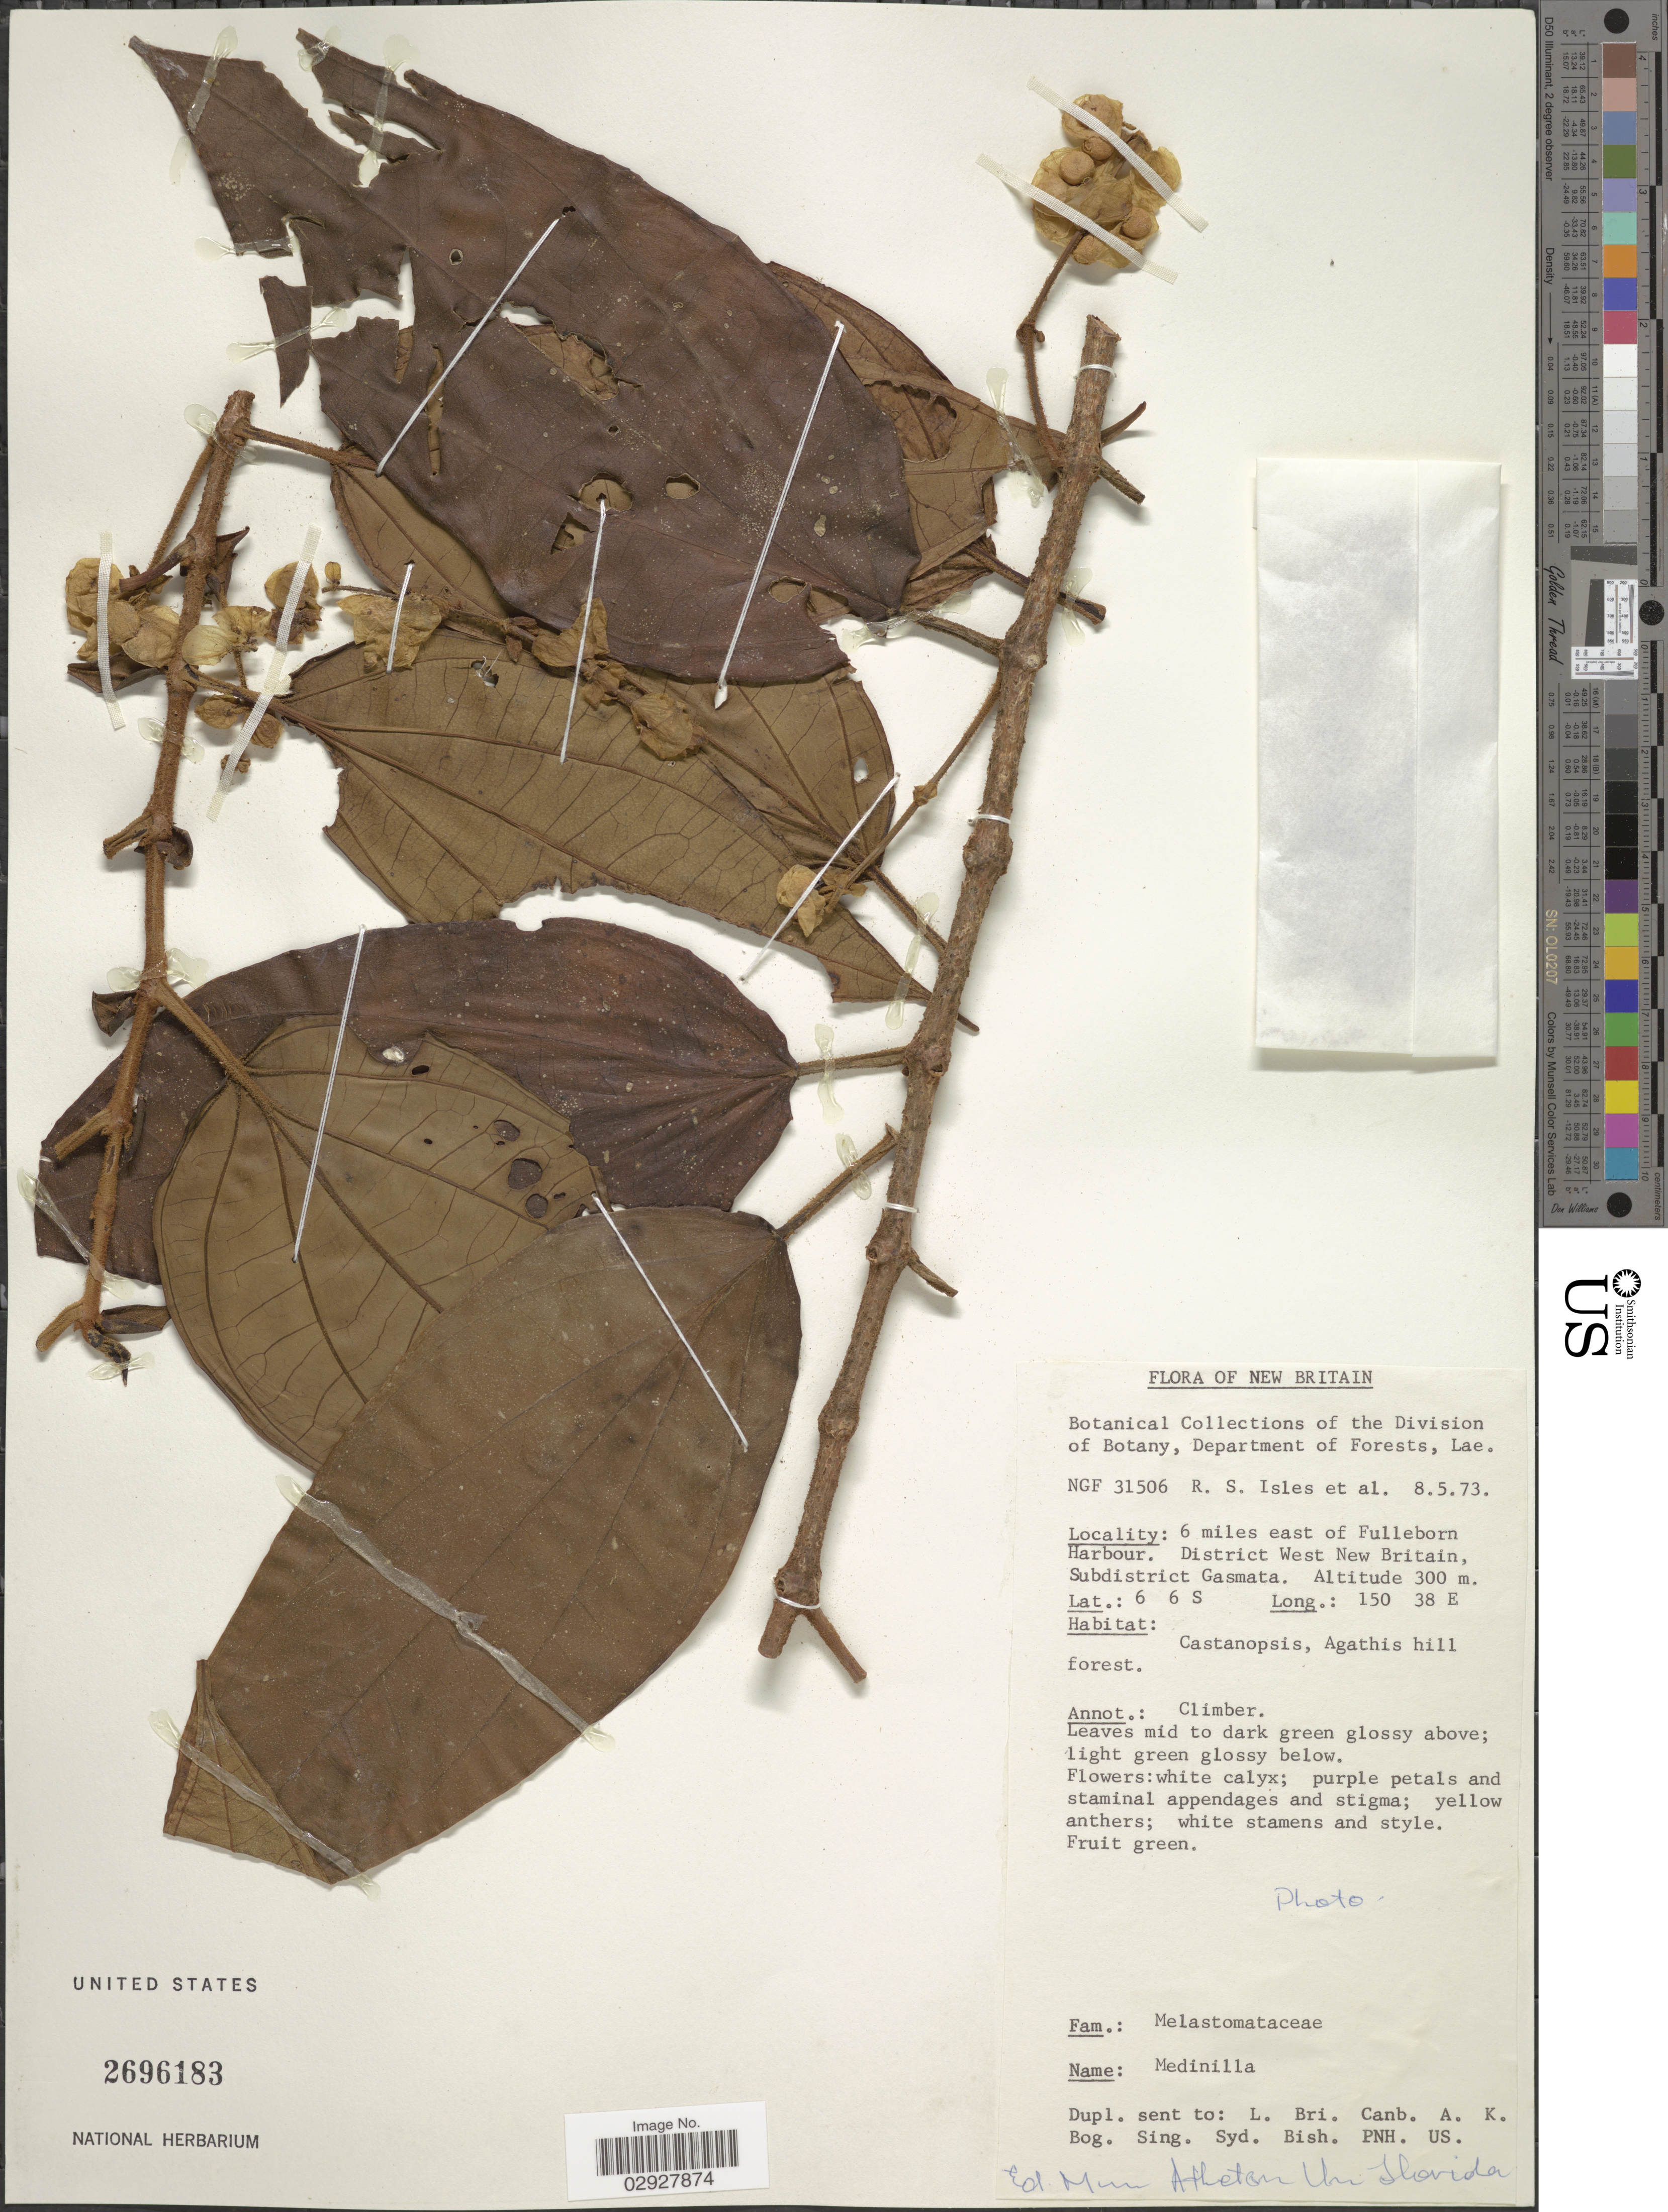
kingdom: Plantae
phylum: Tracheophyta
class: Magnoliopsida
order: Myrtales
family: Melastomataceae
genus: Medinilla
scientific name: Medinilla sp.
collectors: R. Isles & et al.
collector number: NGF 31506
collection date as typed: Transcribed d/m/y: 8/5/73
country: Papua New Guinea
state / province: West New Britain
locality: New Britain, 6 miles east of Fulleborn Harbour, District West New Britain, Subdistrict Gasmata.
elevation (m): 300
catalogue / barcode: US 2696183